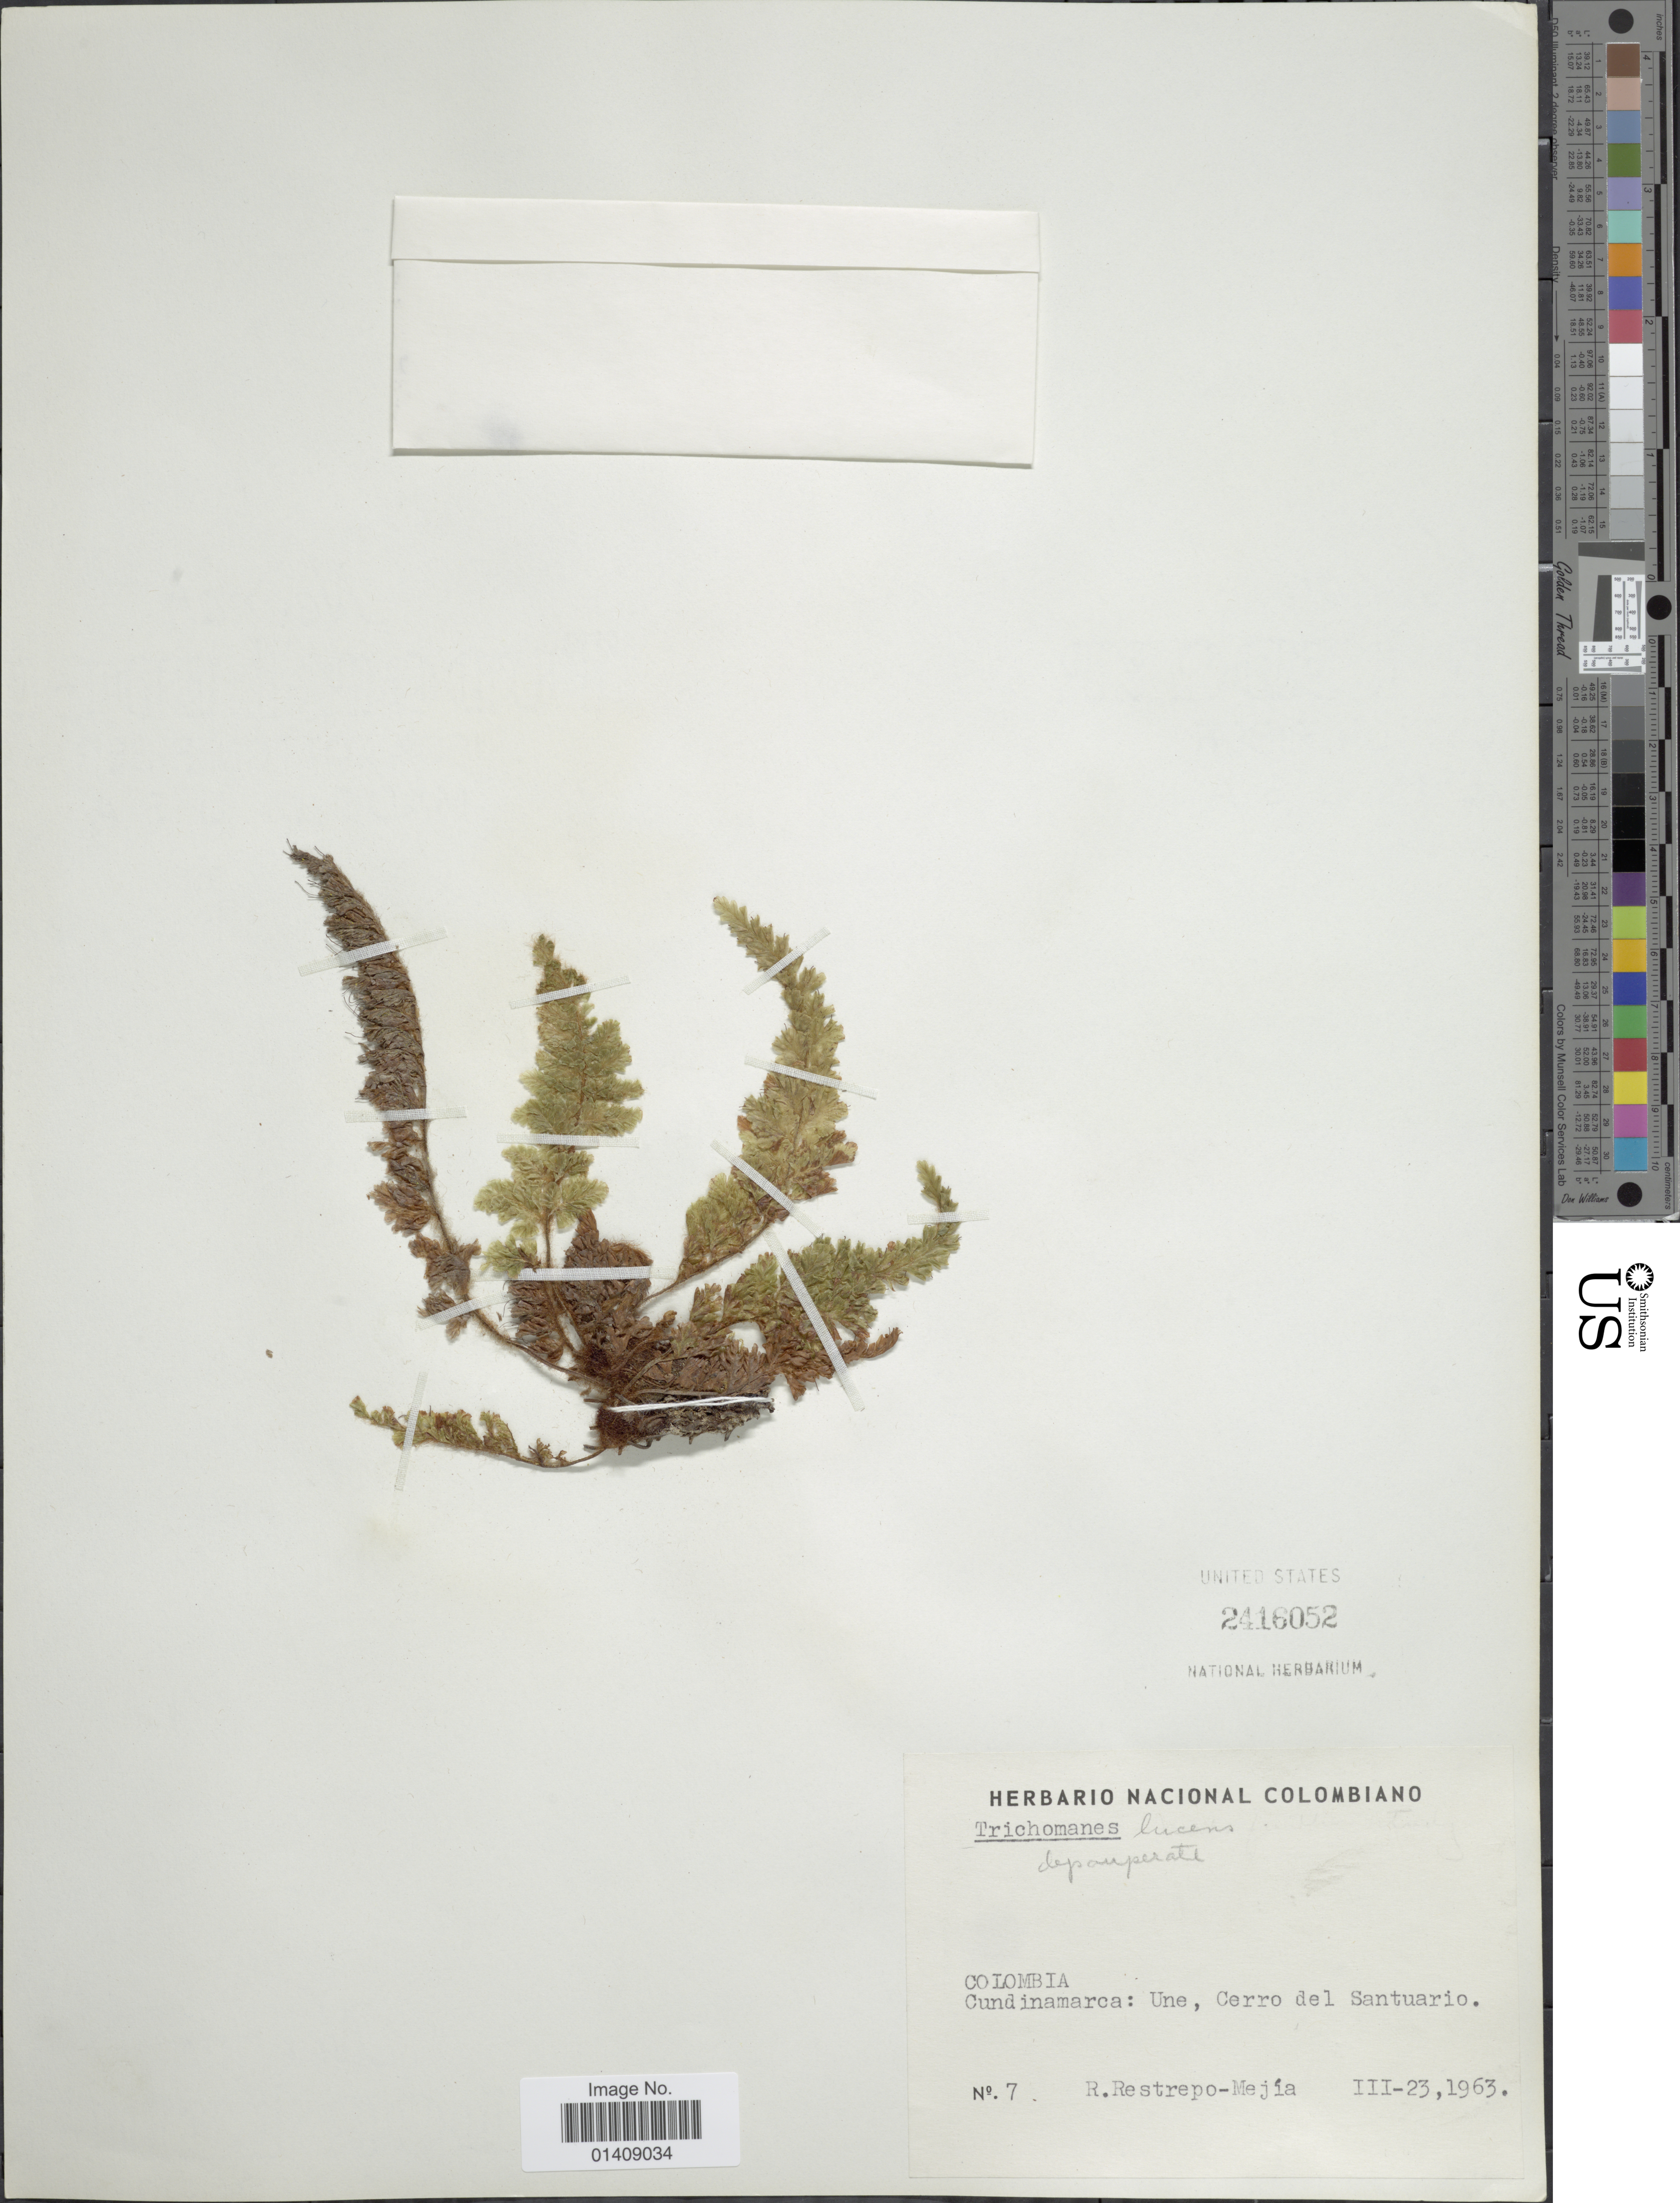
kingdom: Plantae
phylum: Tracheophyta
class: Polypodiopsida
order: Hymenophyllales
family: Hymenophyllaceae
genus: Trichomanes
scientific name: Trichomanes lucens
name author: Sw.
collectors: R. Restrepo-Mejía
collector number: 7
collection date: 1963-03-23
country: Colombia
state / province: Cundinamarca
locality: Une, Cerro del Santuario.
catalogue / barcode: US 2416052